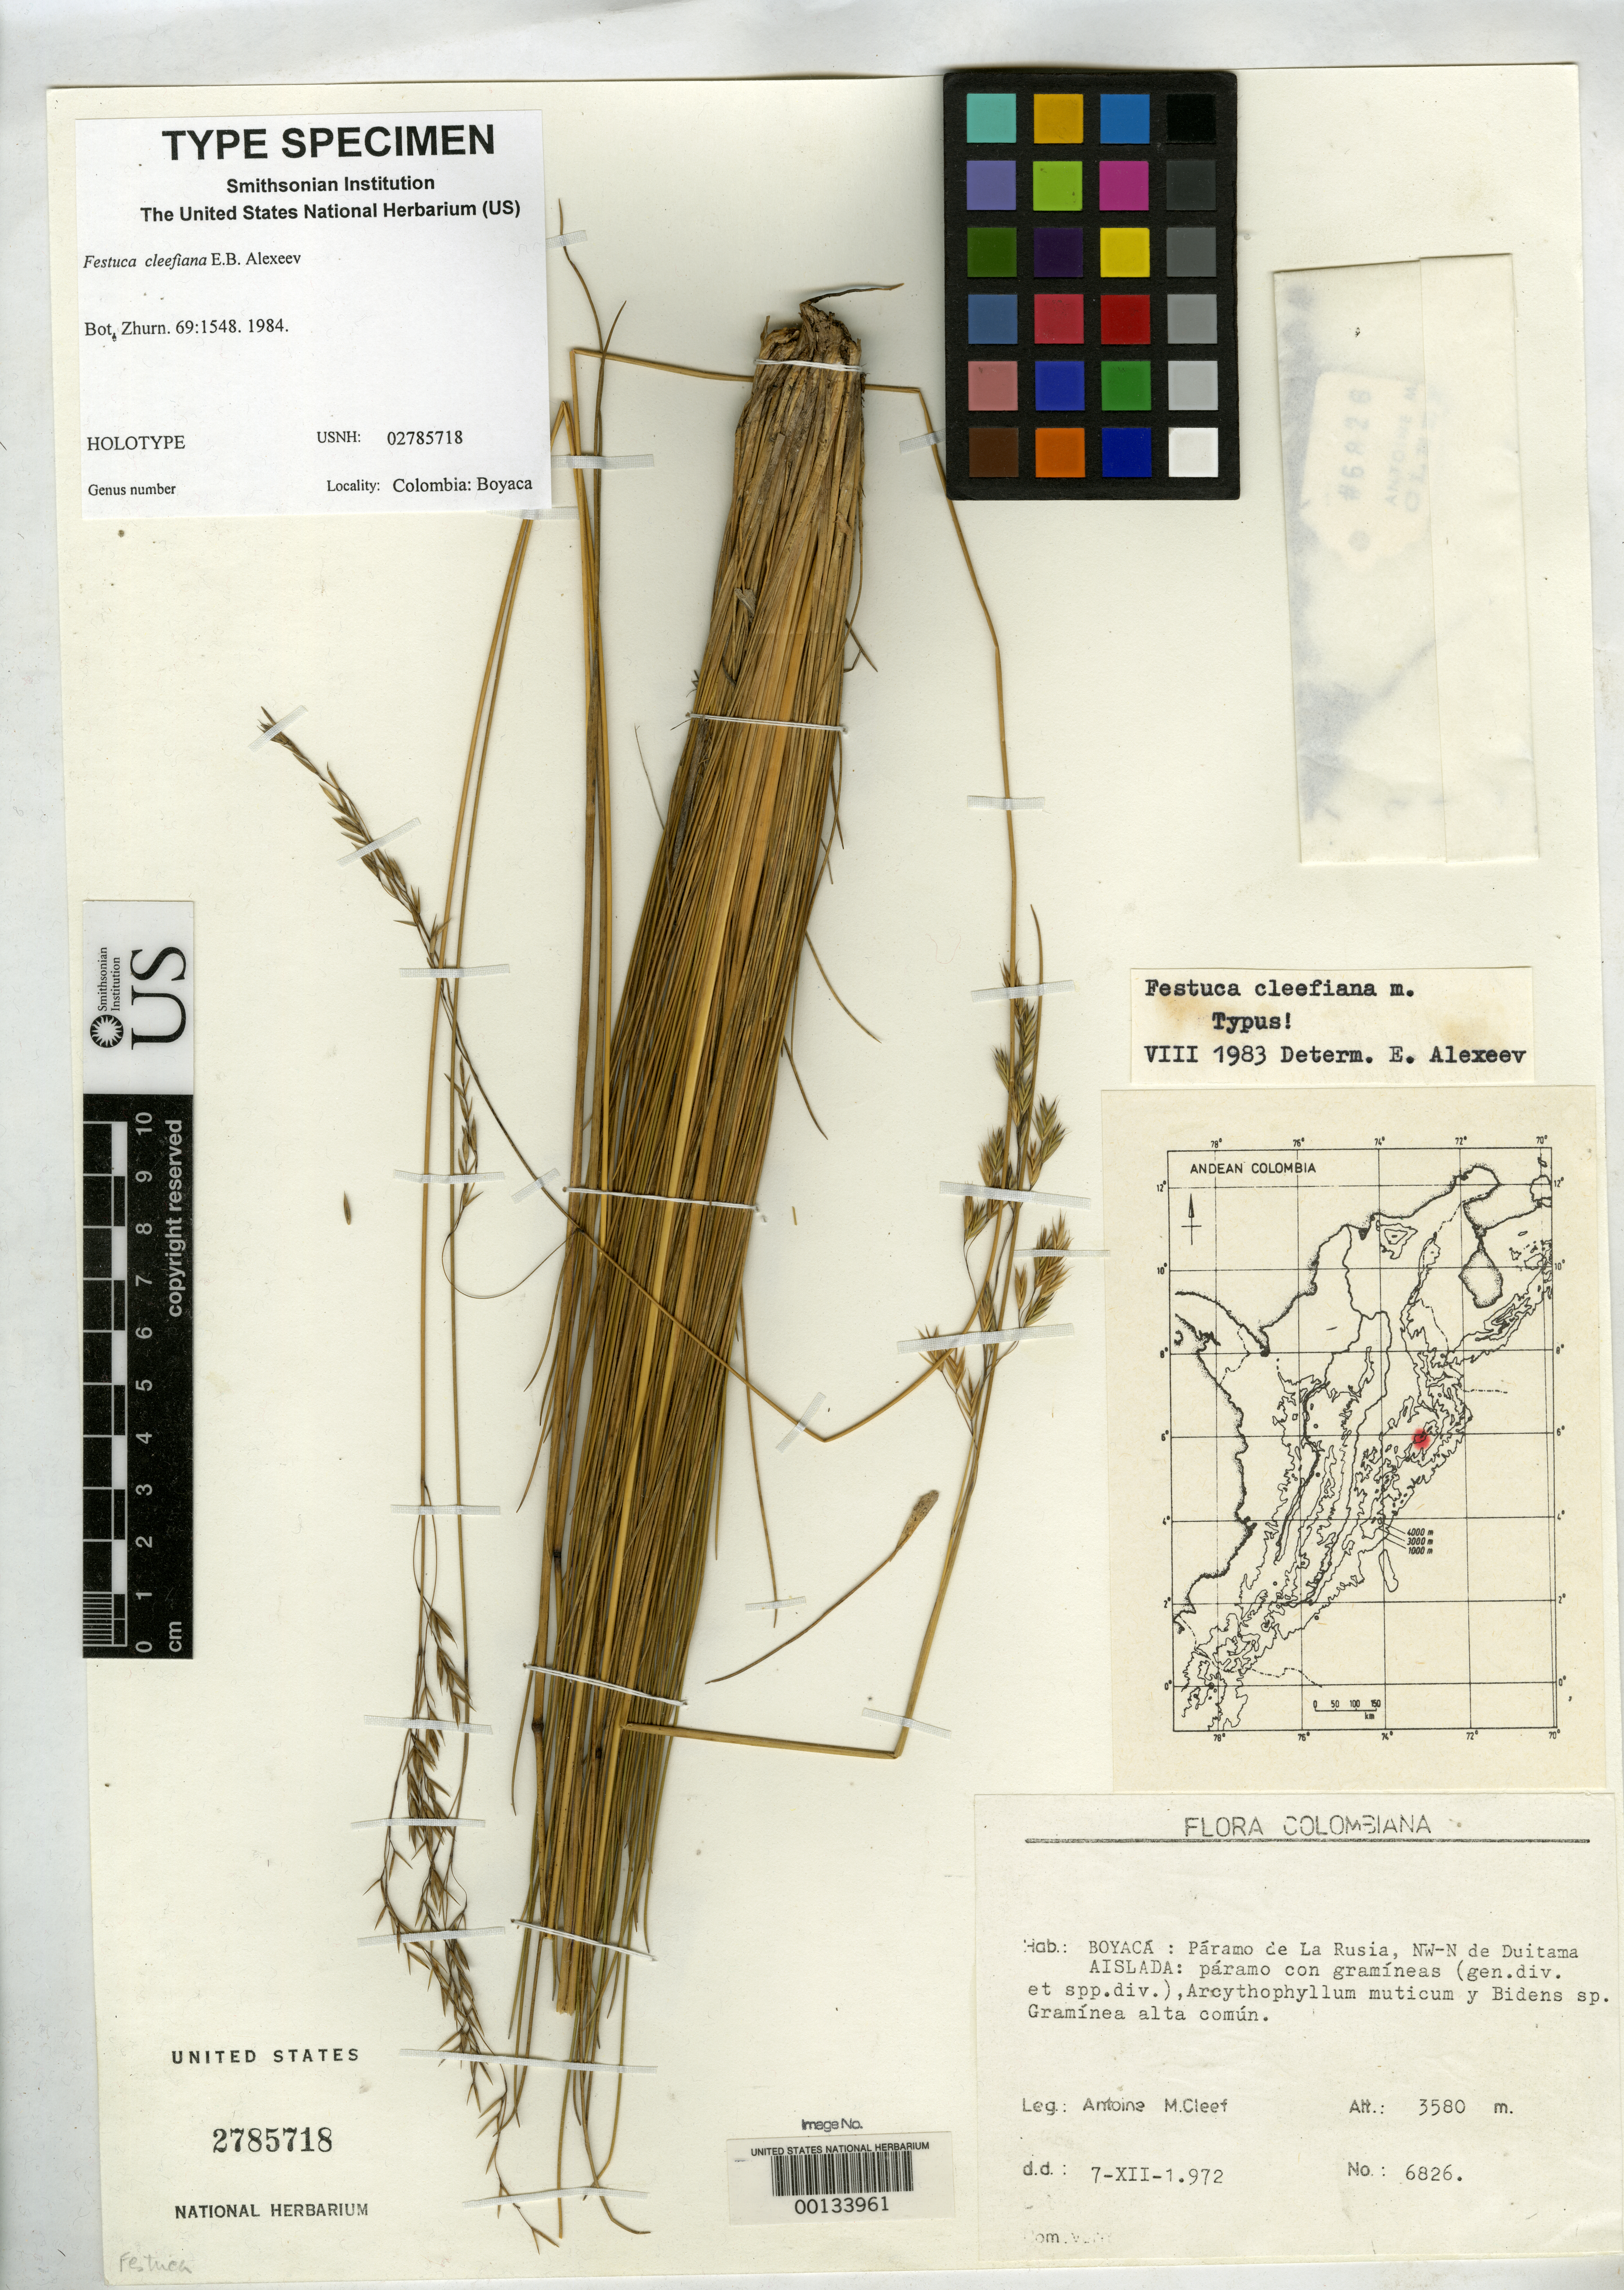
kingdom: Plantae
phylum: Tracheophyta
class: Liliopsida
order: Poales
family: Poaceae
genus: Festuca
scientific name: Festuca cleefiana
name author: E.B. Alexeev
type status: Holotype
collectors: A. M. Cleef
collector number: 6826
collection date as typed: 07 Dec 1972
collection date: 1972-12-07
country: Colombia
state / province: Boyacá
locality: Paramo de La Rusia.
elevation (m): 3580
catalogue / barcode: US 2785718